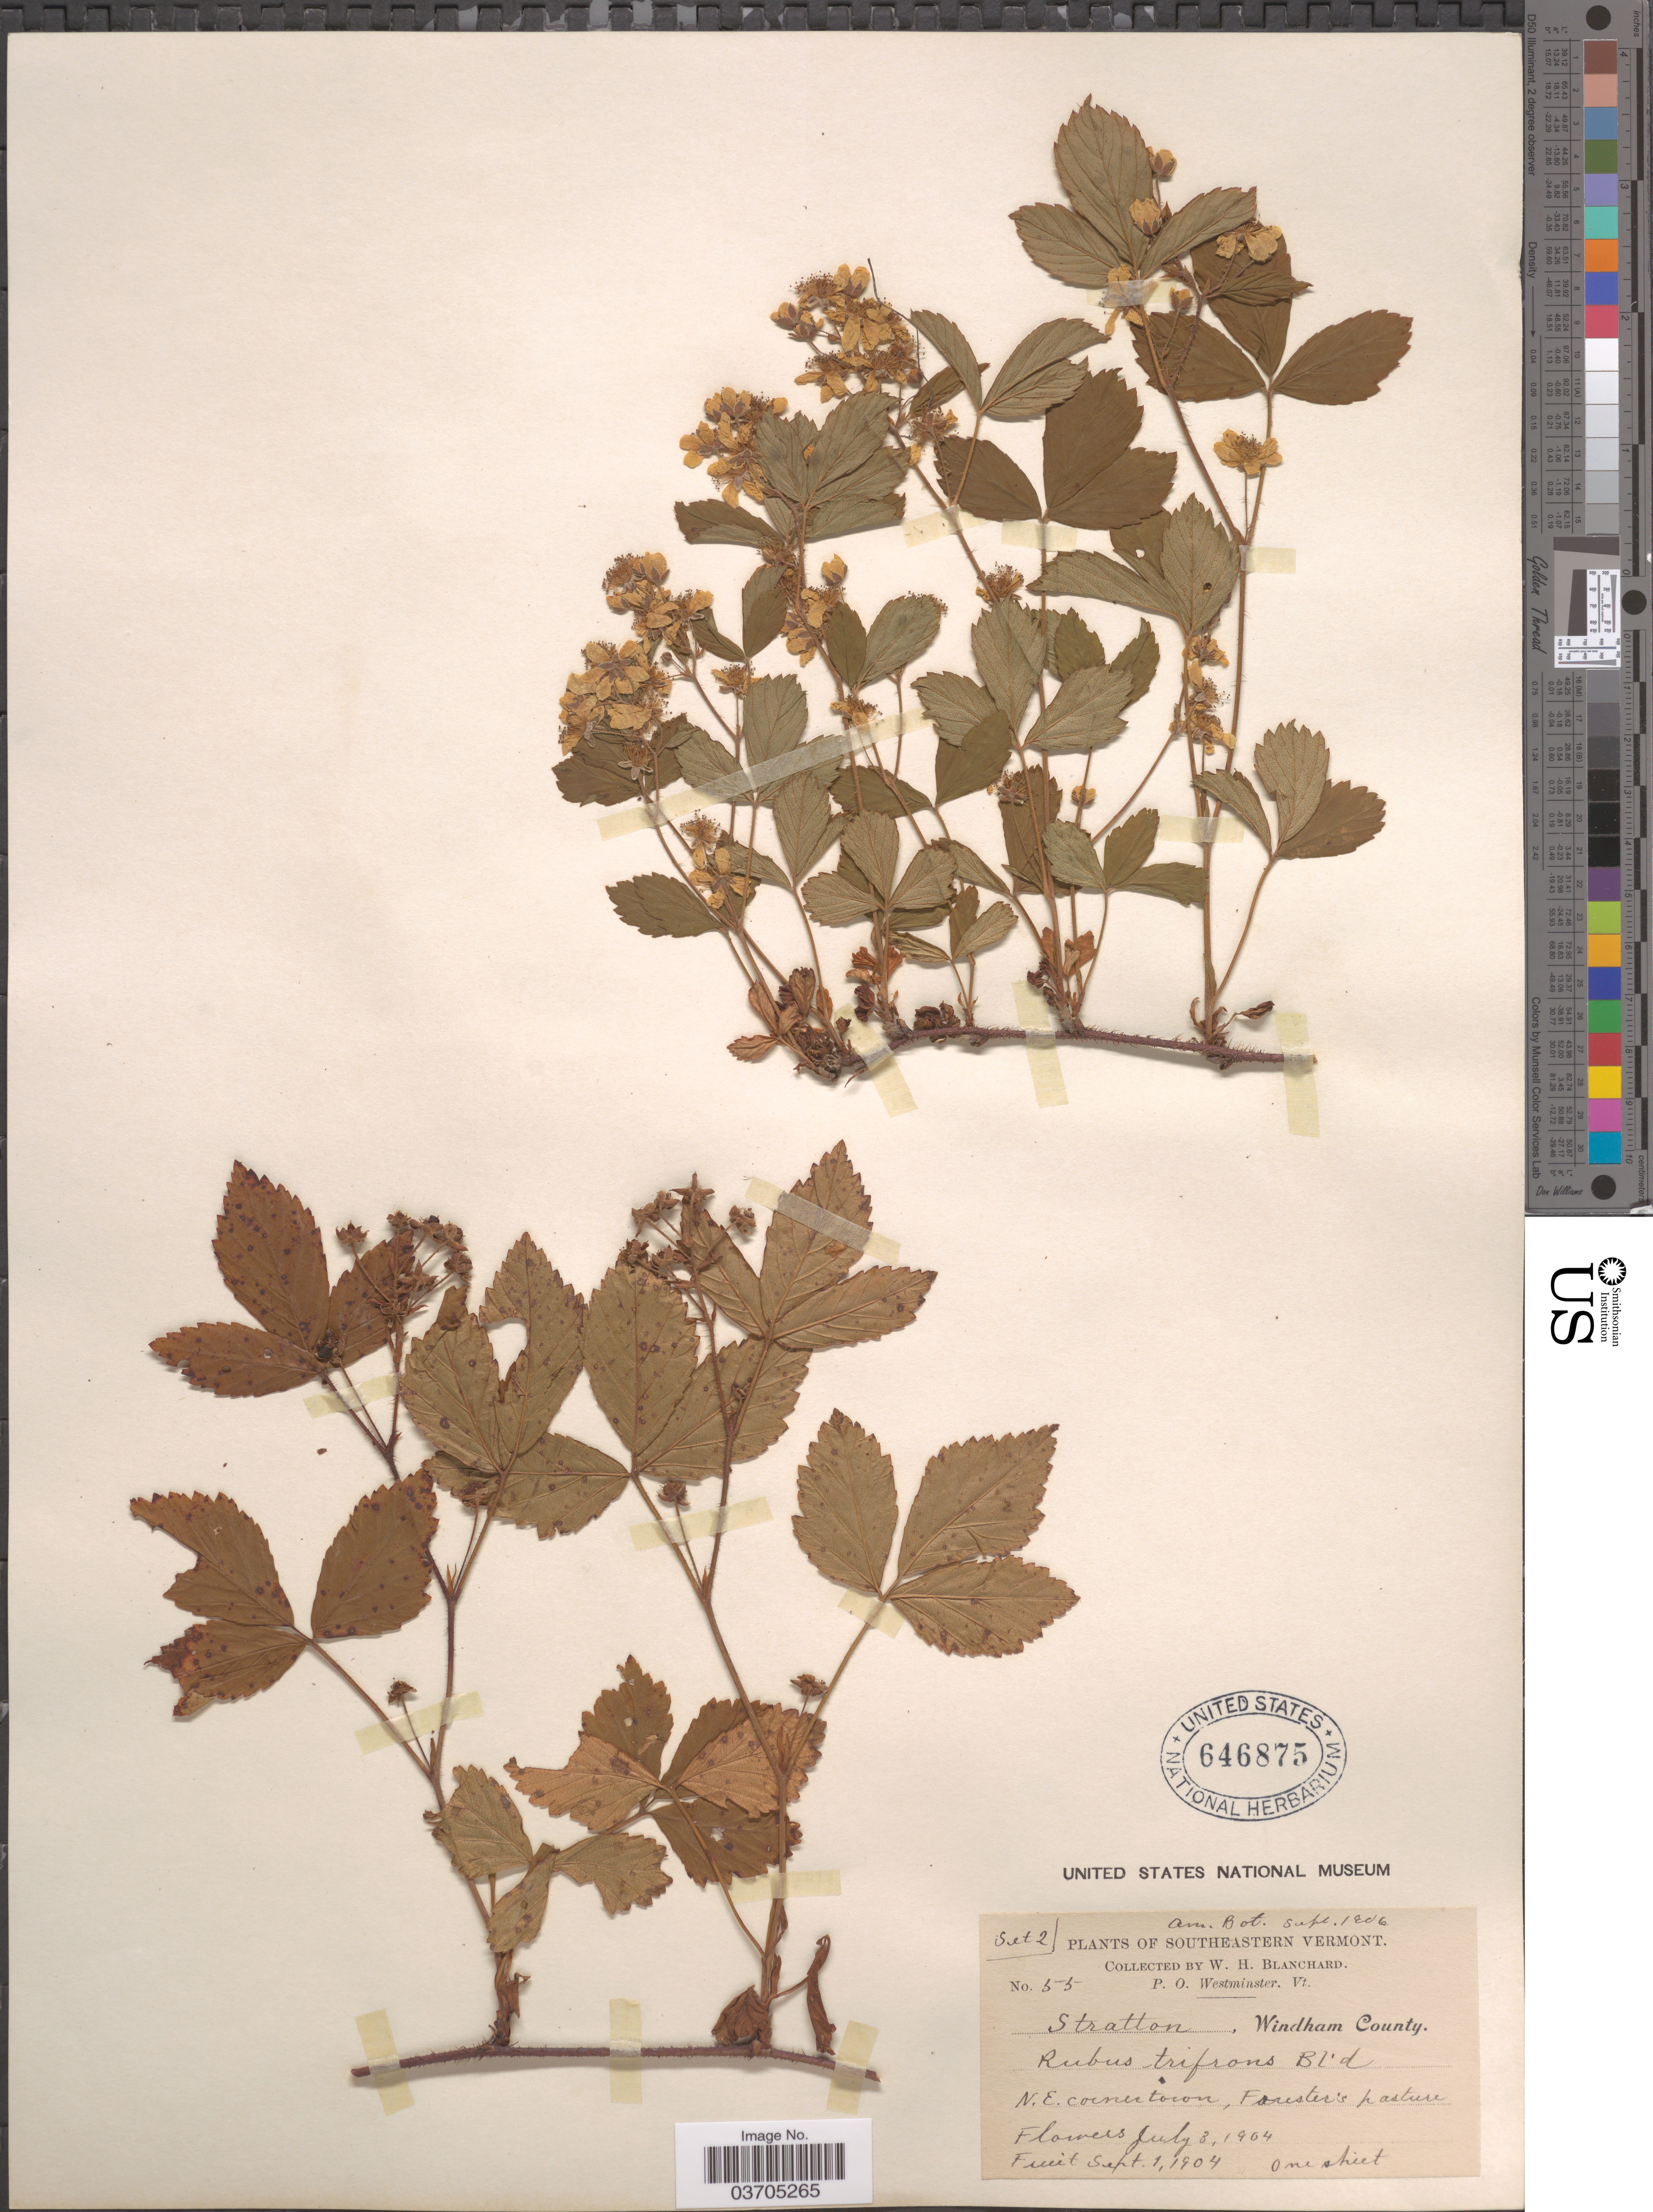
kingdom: Plantae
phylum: Tracheophyta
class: Magnoliopsida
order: Rosales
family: Rosaceae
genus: Rubus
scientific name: Rubus trifrons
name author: Blanch.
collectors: W. H. Blanchard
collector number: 55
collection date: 1904-07-03/1904-09-01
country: United States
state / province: Vermont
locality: Southeastern Vermont. Stratton, Windham County. N.E. corner town, Forester's pasture.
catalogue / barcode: US 646875